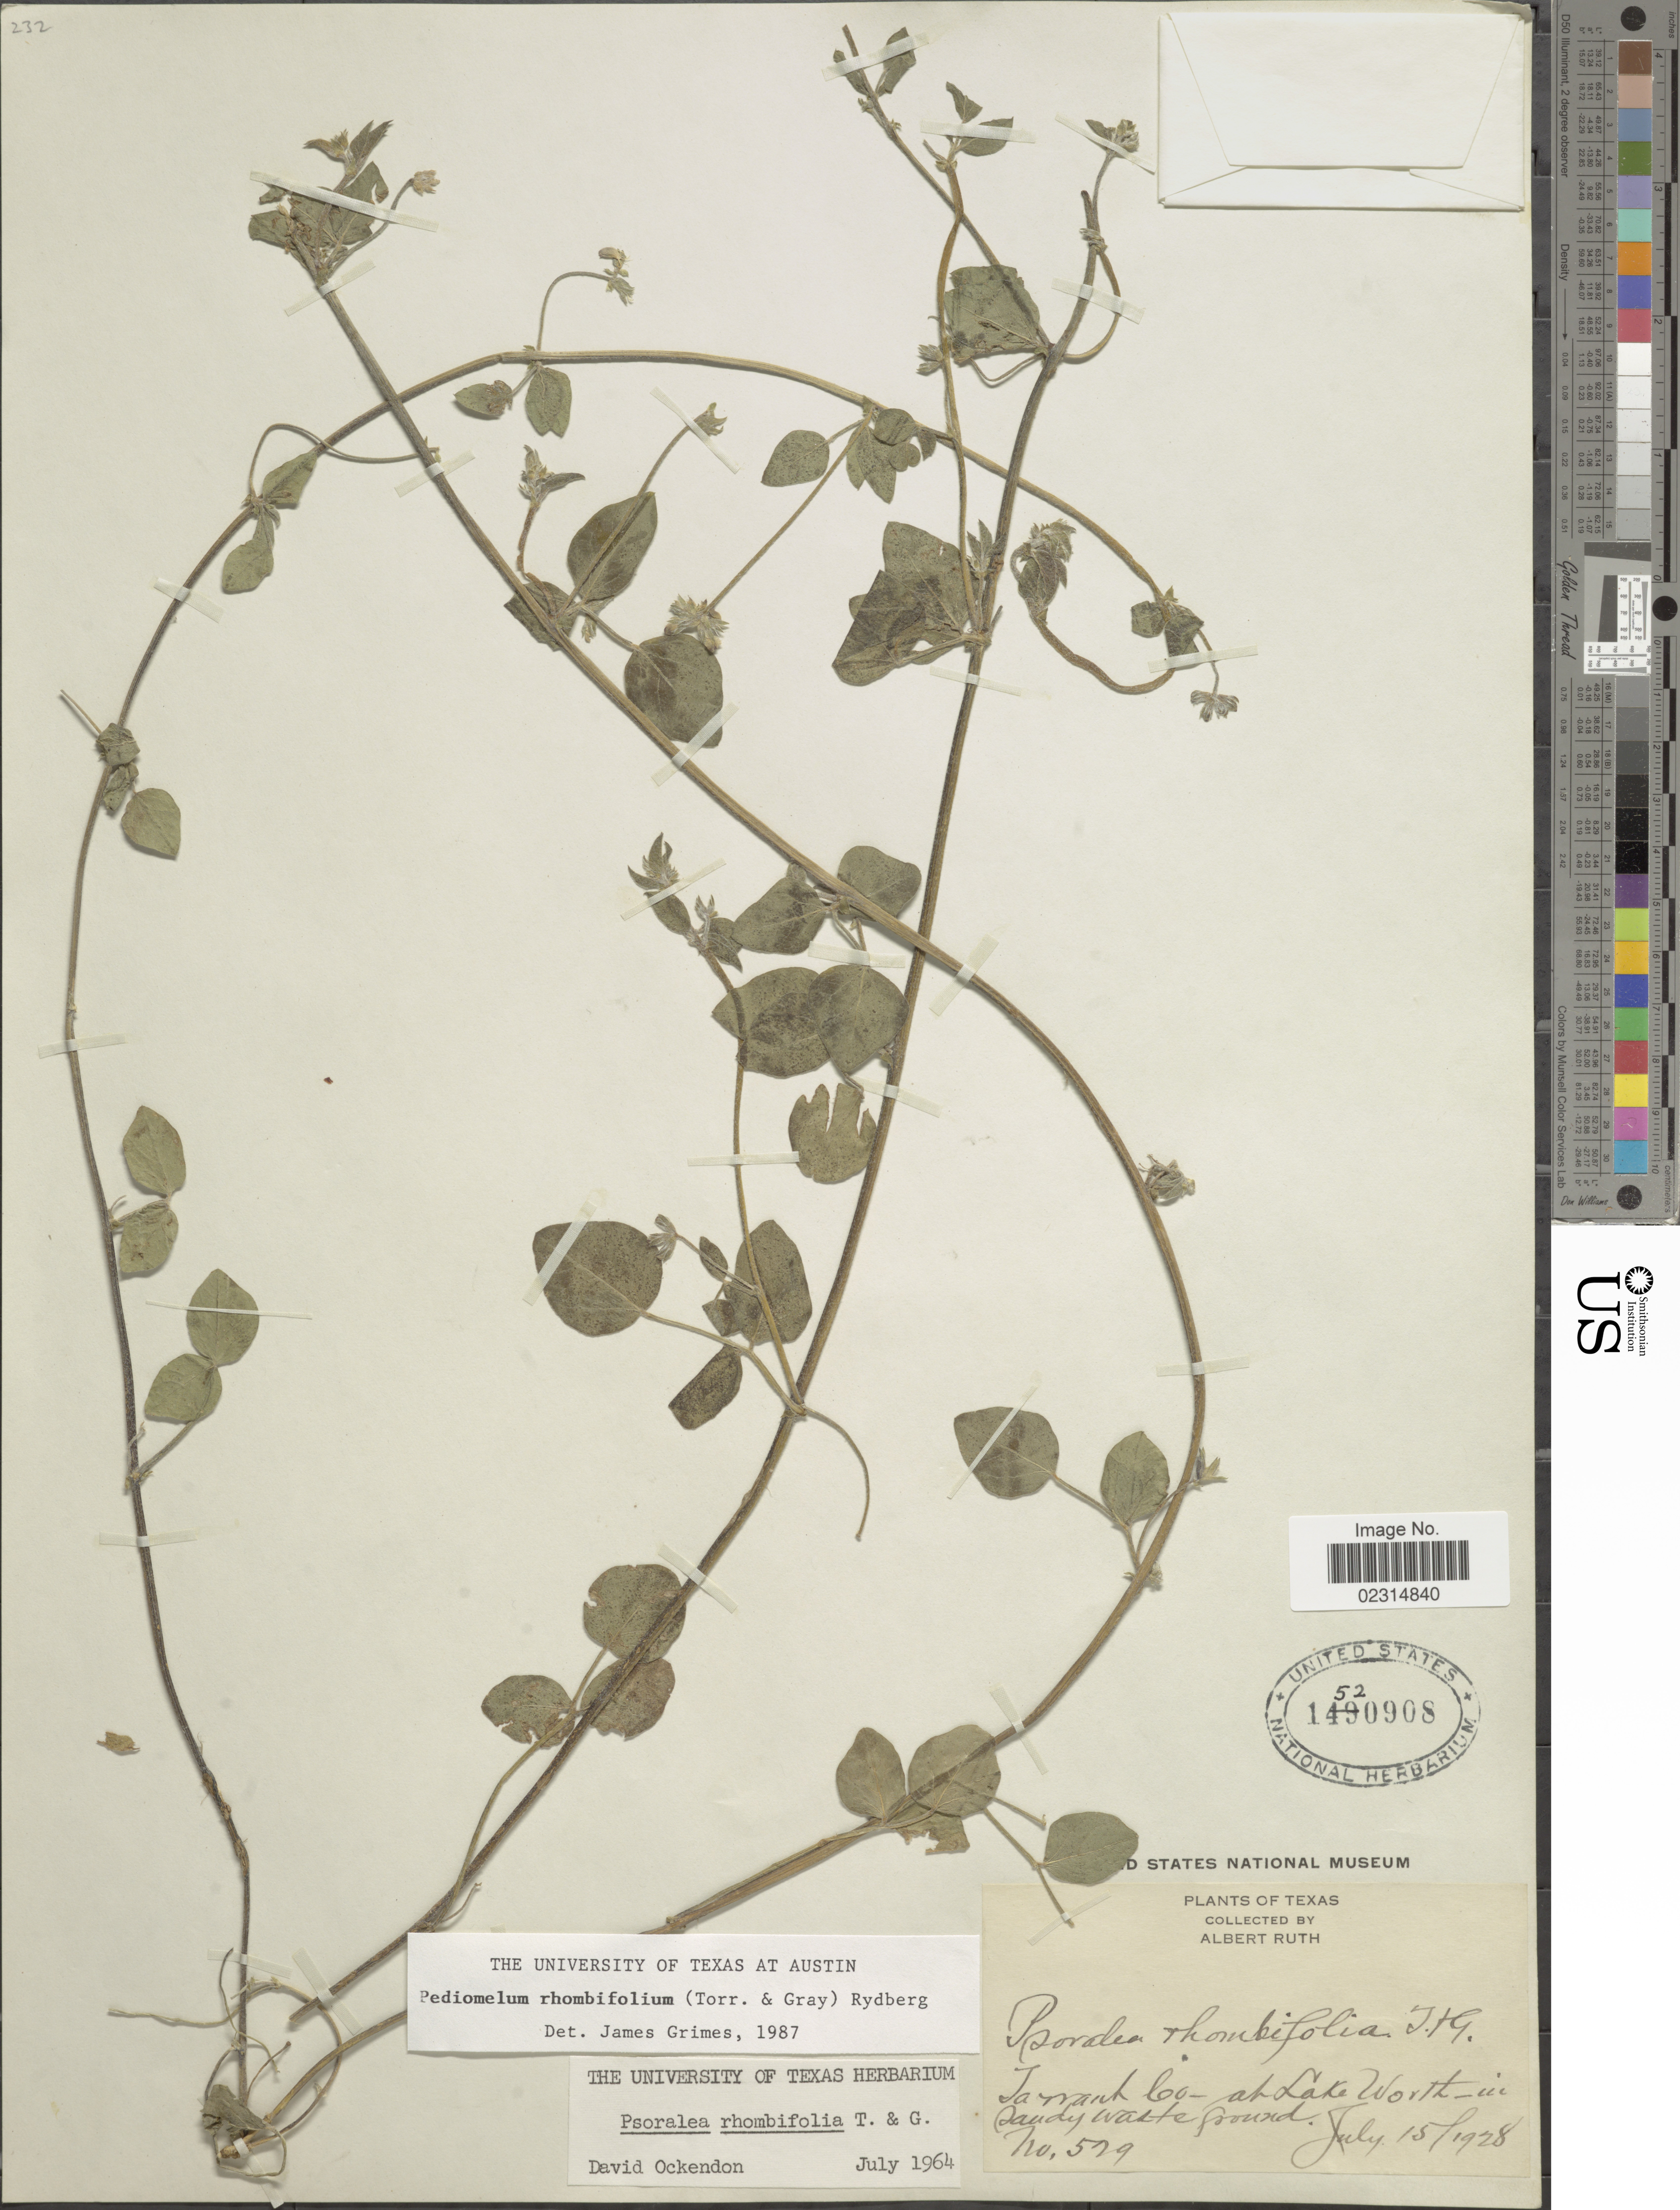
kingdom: Plantae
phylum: Tracheophyta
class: Magnoliopsida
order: Fabales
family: Fabaceae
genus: Pediomelum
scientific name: Pediomelum rhombifolium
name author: (Torr. & A. Gray) Rydb.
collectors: A. Ruth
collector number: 529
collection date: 1928-07-15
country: United States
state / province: Texas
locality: Tarrant Co - at lake Worth - in sandy waste ground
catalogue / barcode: US 1520908